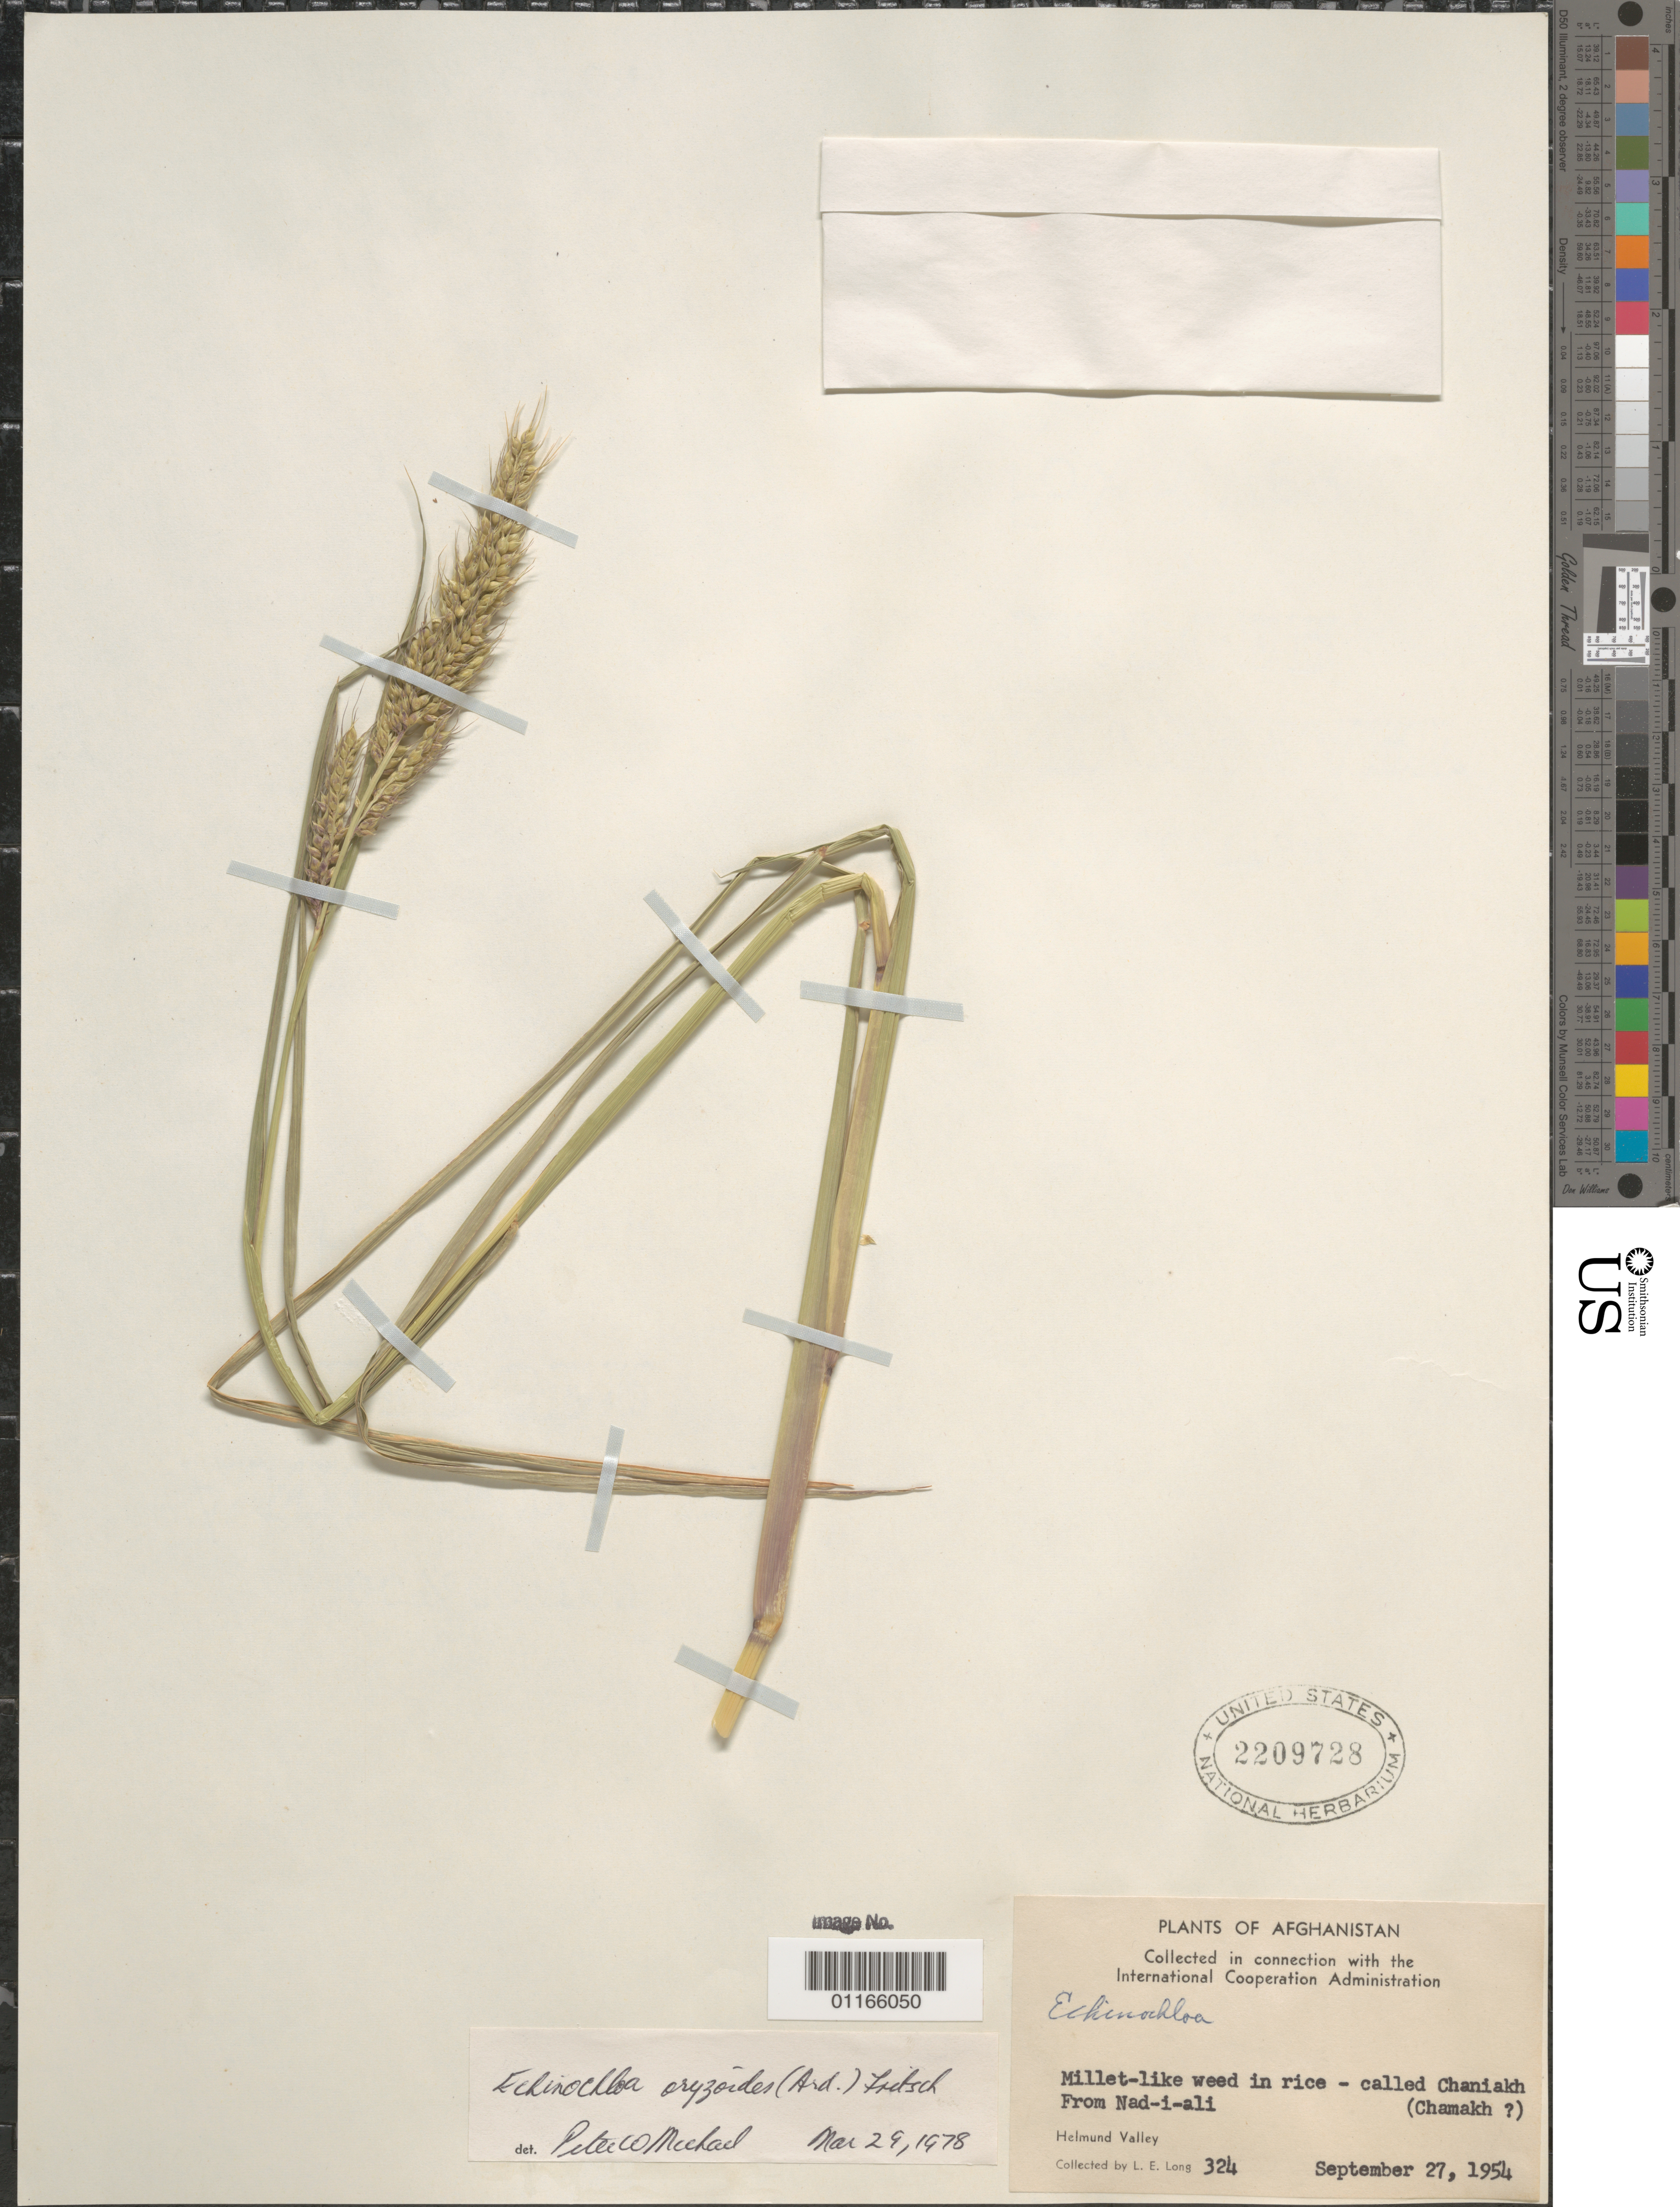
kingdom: Plantae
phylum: Tracheophyta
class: Liliopsida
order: Poales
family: Poaceae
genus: Echinochloa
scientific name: Echinochloa oryzoides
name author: (Ard.) Fritsch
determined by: Michael, P. W.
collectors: L. E. Long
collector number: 324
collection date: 1954-09-27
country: Afghanistan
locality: From Nad-i-ali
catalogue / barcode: US 2209728